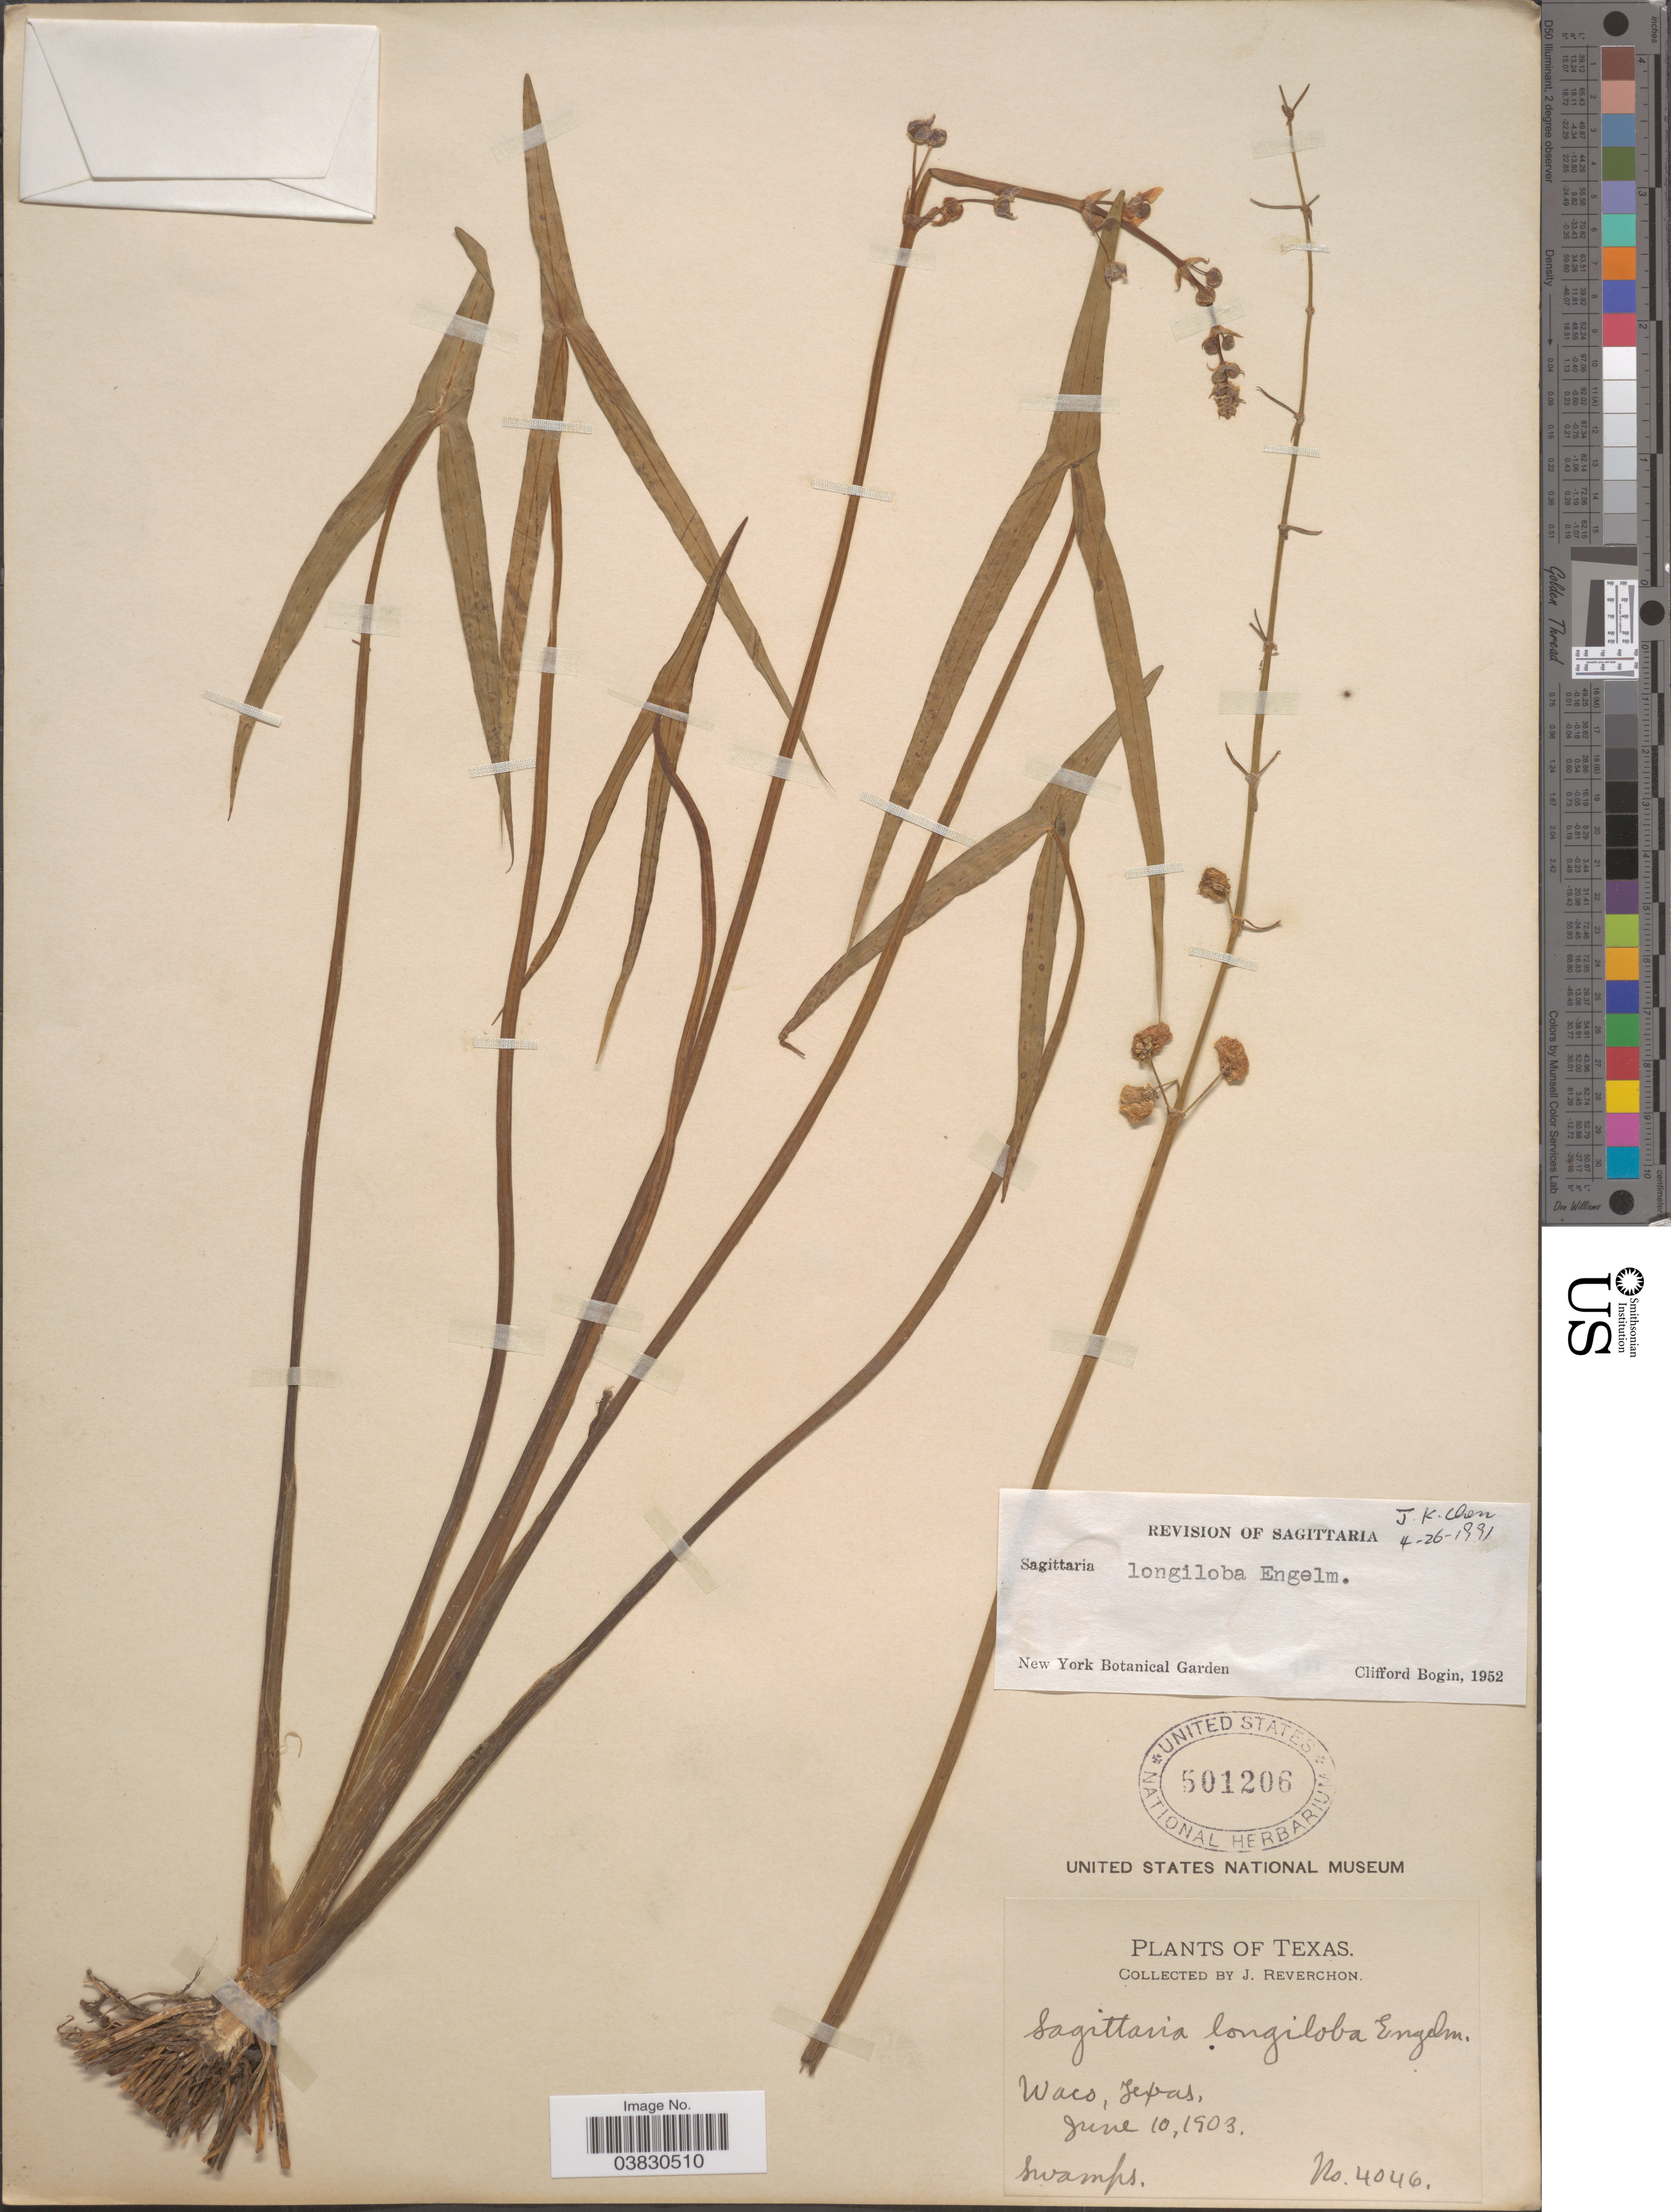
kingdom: Plantae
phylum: Tracheophyta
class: Liliopsida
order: Alismatales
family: Alismataceae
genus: Sagittaria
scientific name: Sagittaria longiloba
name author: Engelm. ex J.G. Sm.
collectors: J. Reverchon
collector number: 4046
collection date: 1903-06-10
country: United States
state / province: Texas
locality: Waco.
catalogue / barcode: US 501206